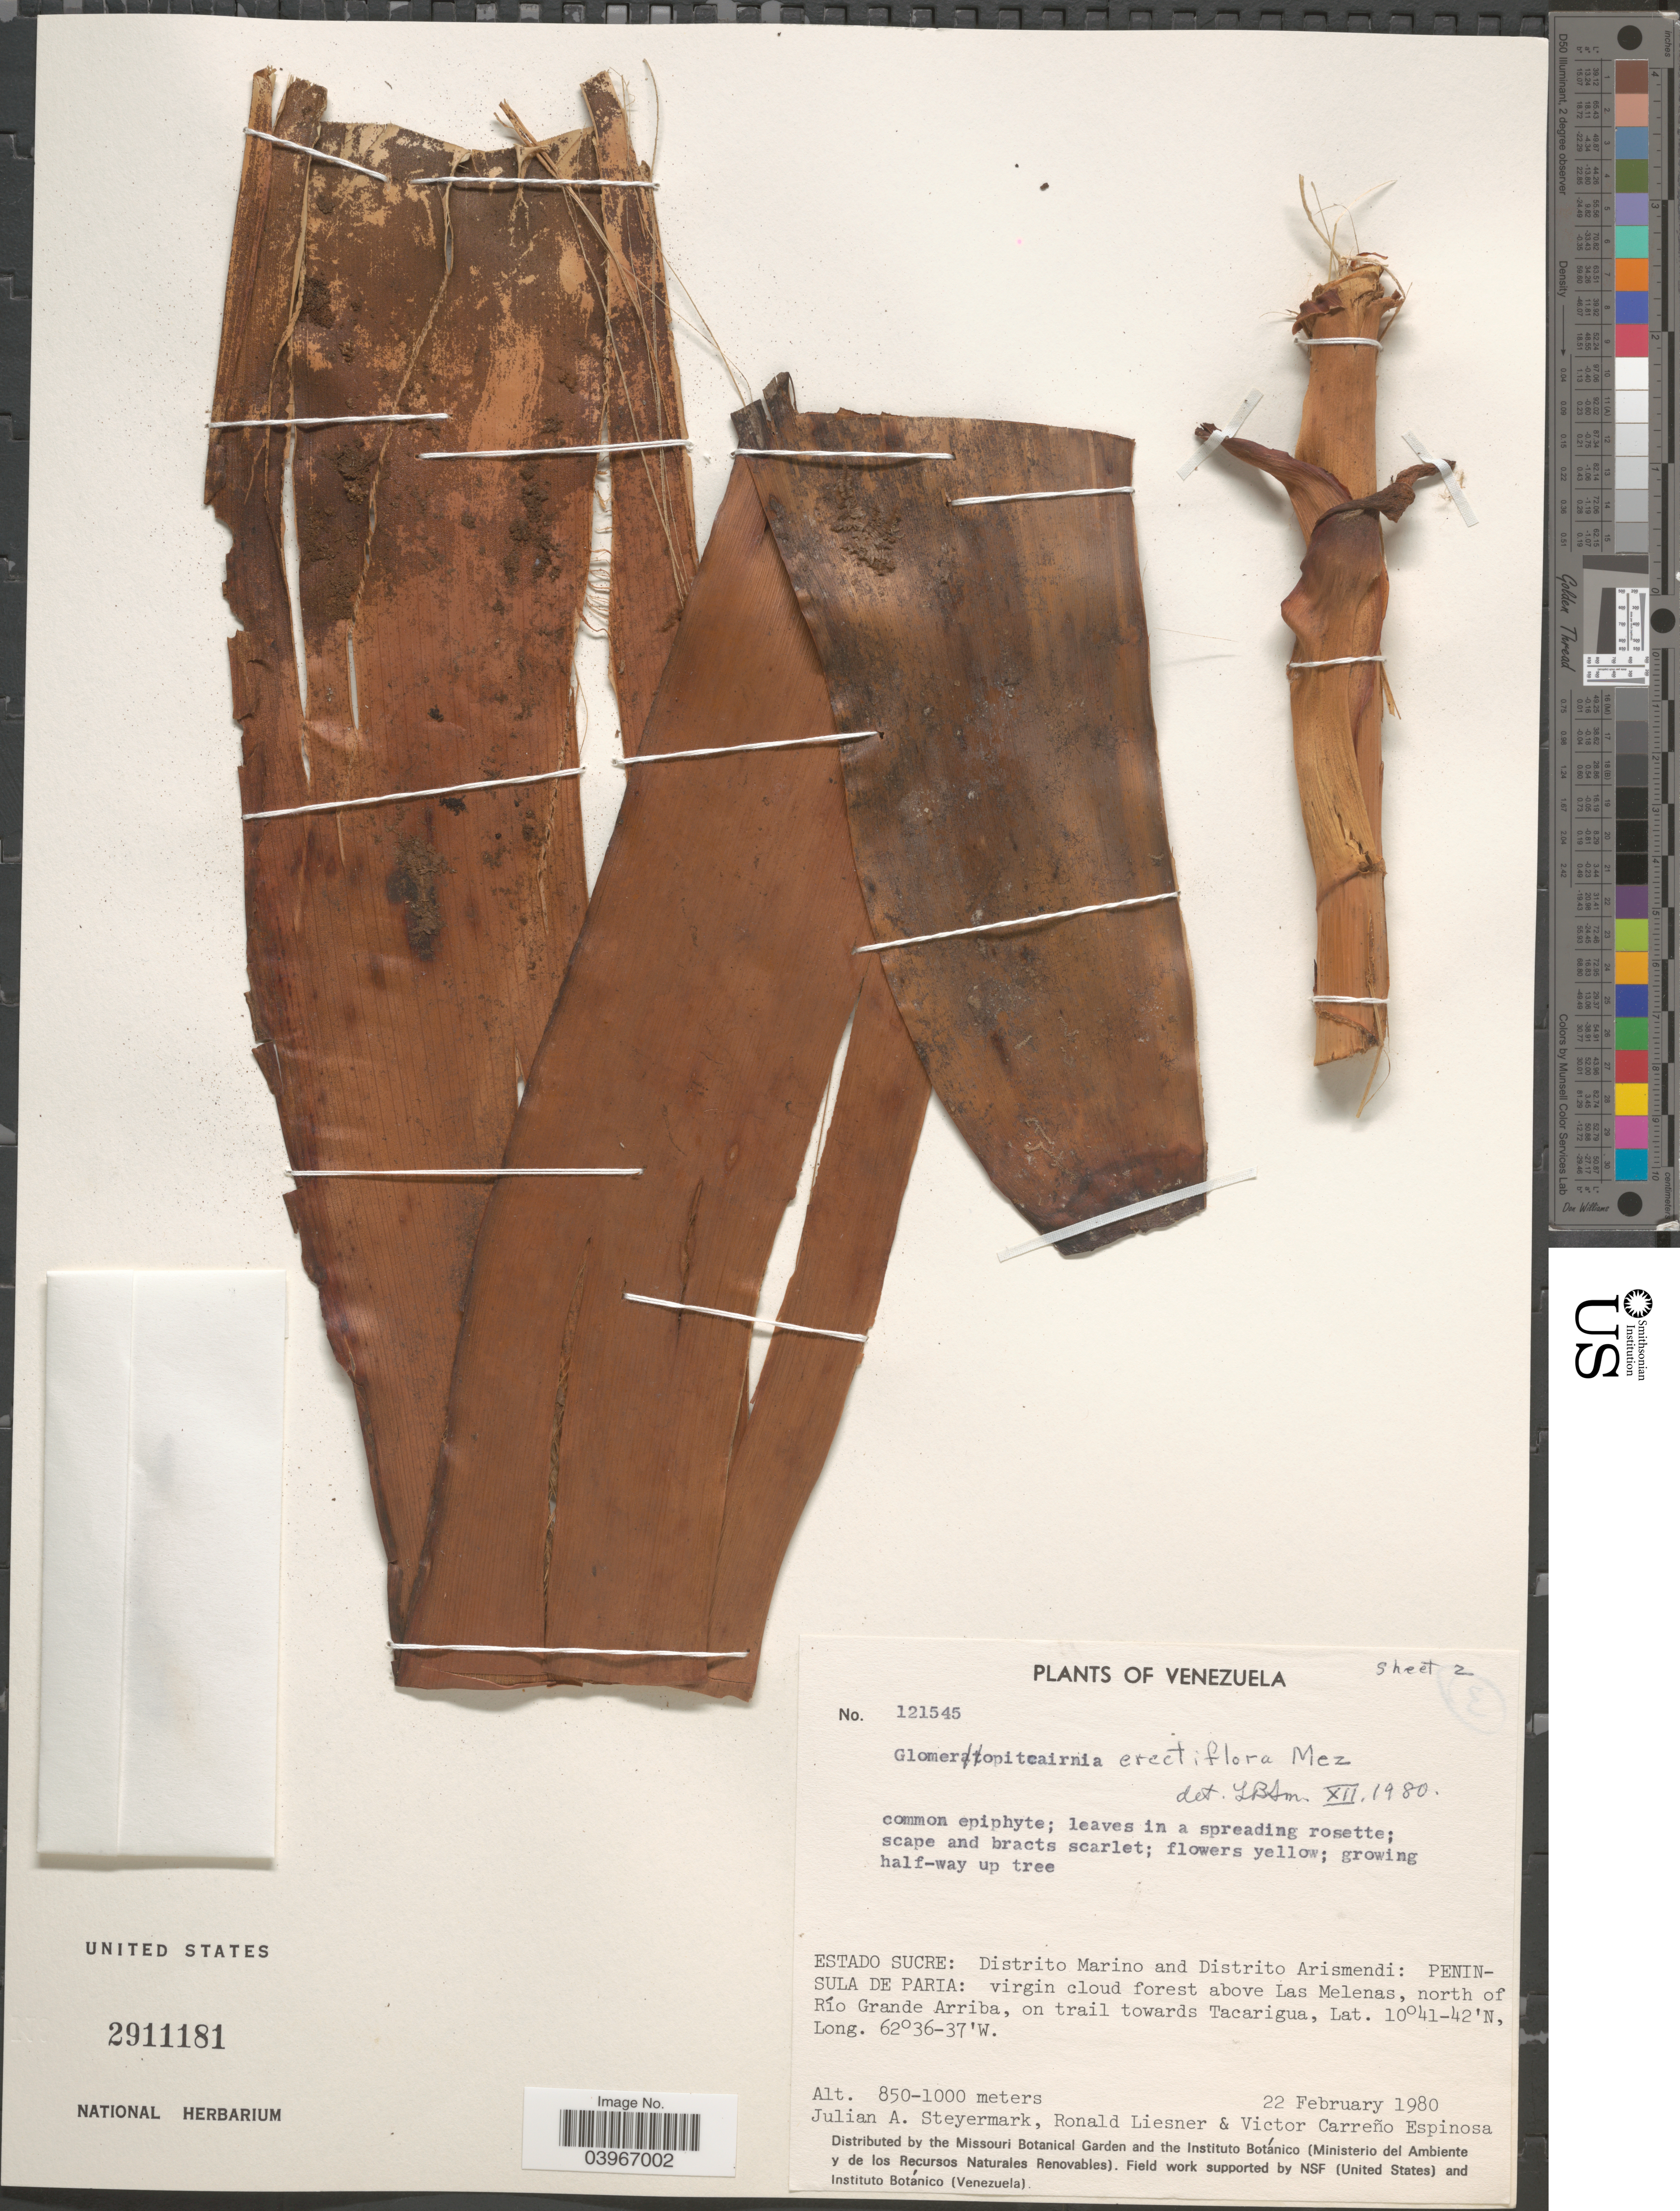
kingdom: Plantae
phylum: Tracheophyta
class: Liliopsida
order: Poales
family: Bromeliaceae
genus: Glomeropitcairnia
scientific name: Glomeropitcairnia erectiflora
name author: Mez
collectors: J. Steyermark, R. L. Liesner & V. Carreño E.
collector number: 121545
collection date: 1980-02-22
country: Venezuela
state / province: Sucre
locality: Distrito Marino and Distrito Arismendi: Peninsula de Paria: virgin cloud forest above Las Melenas, north of Río Grande Arriba, on trail towards Tacarigua.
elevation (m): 850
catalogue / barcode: US 2911181